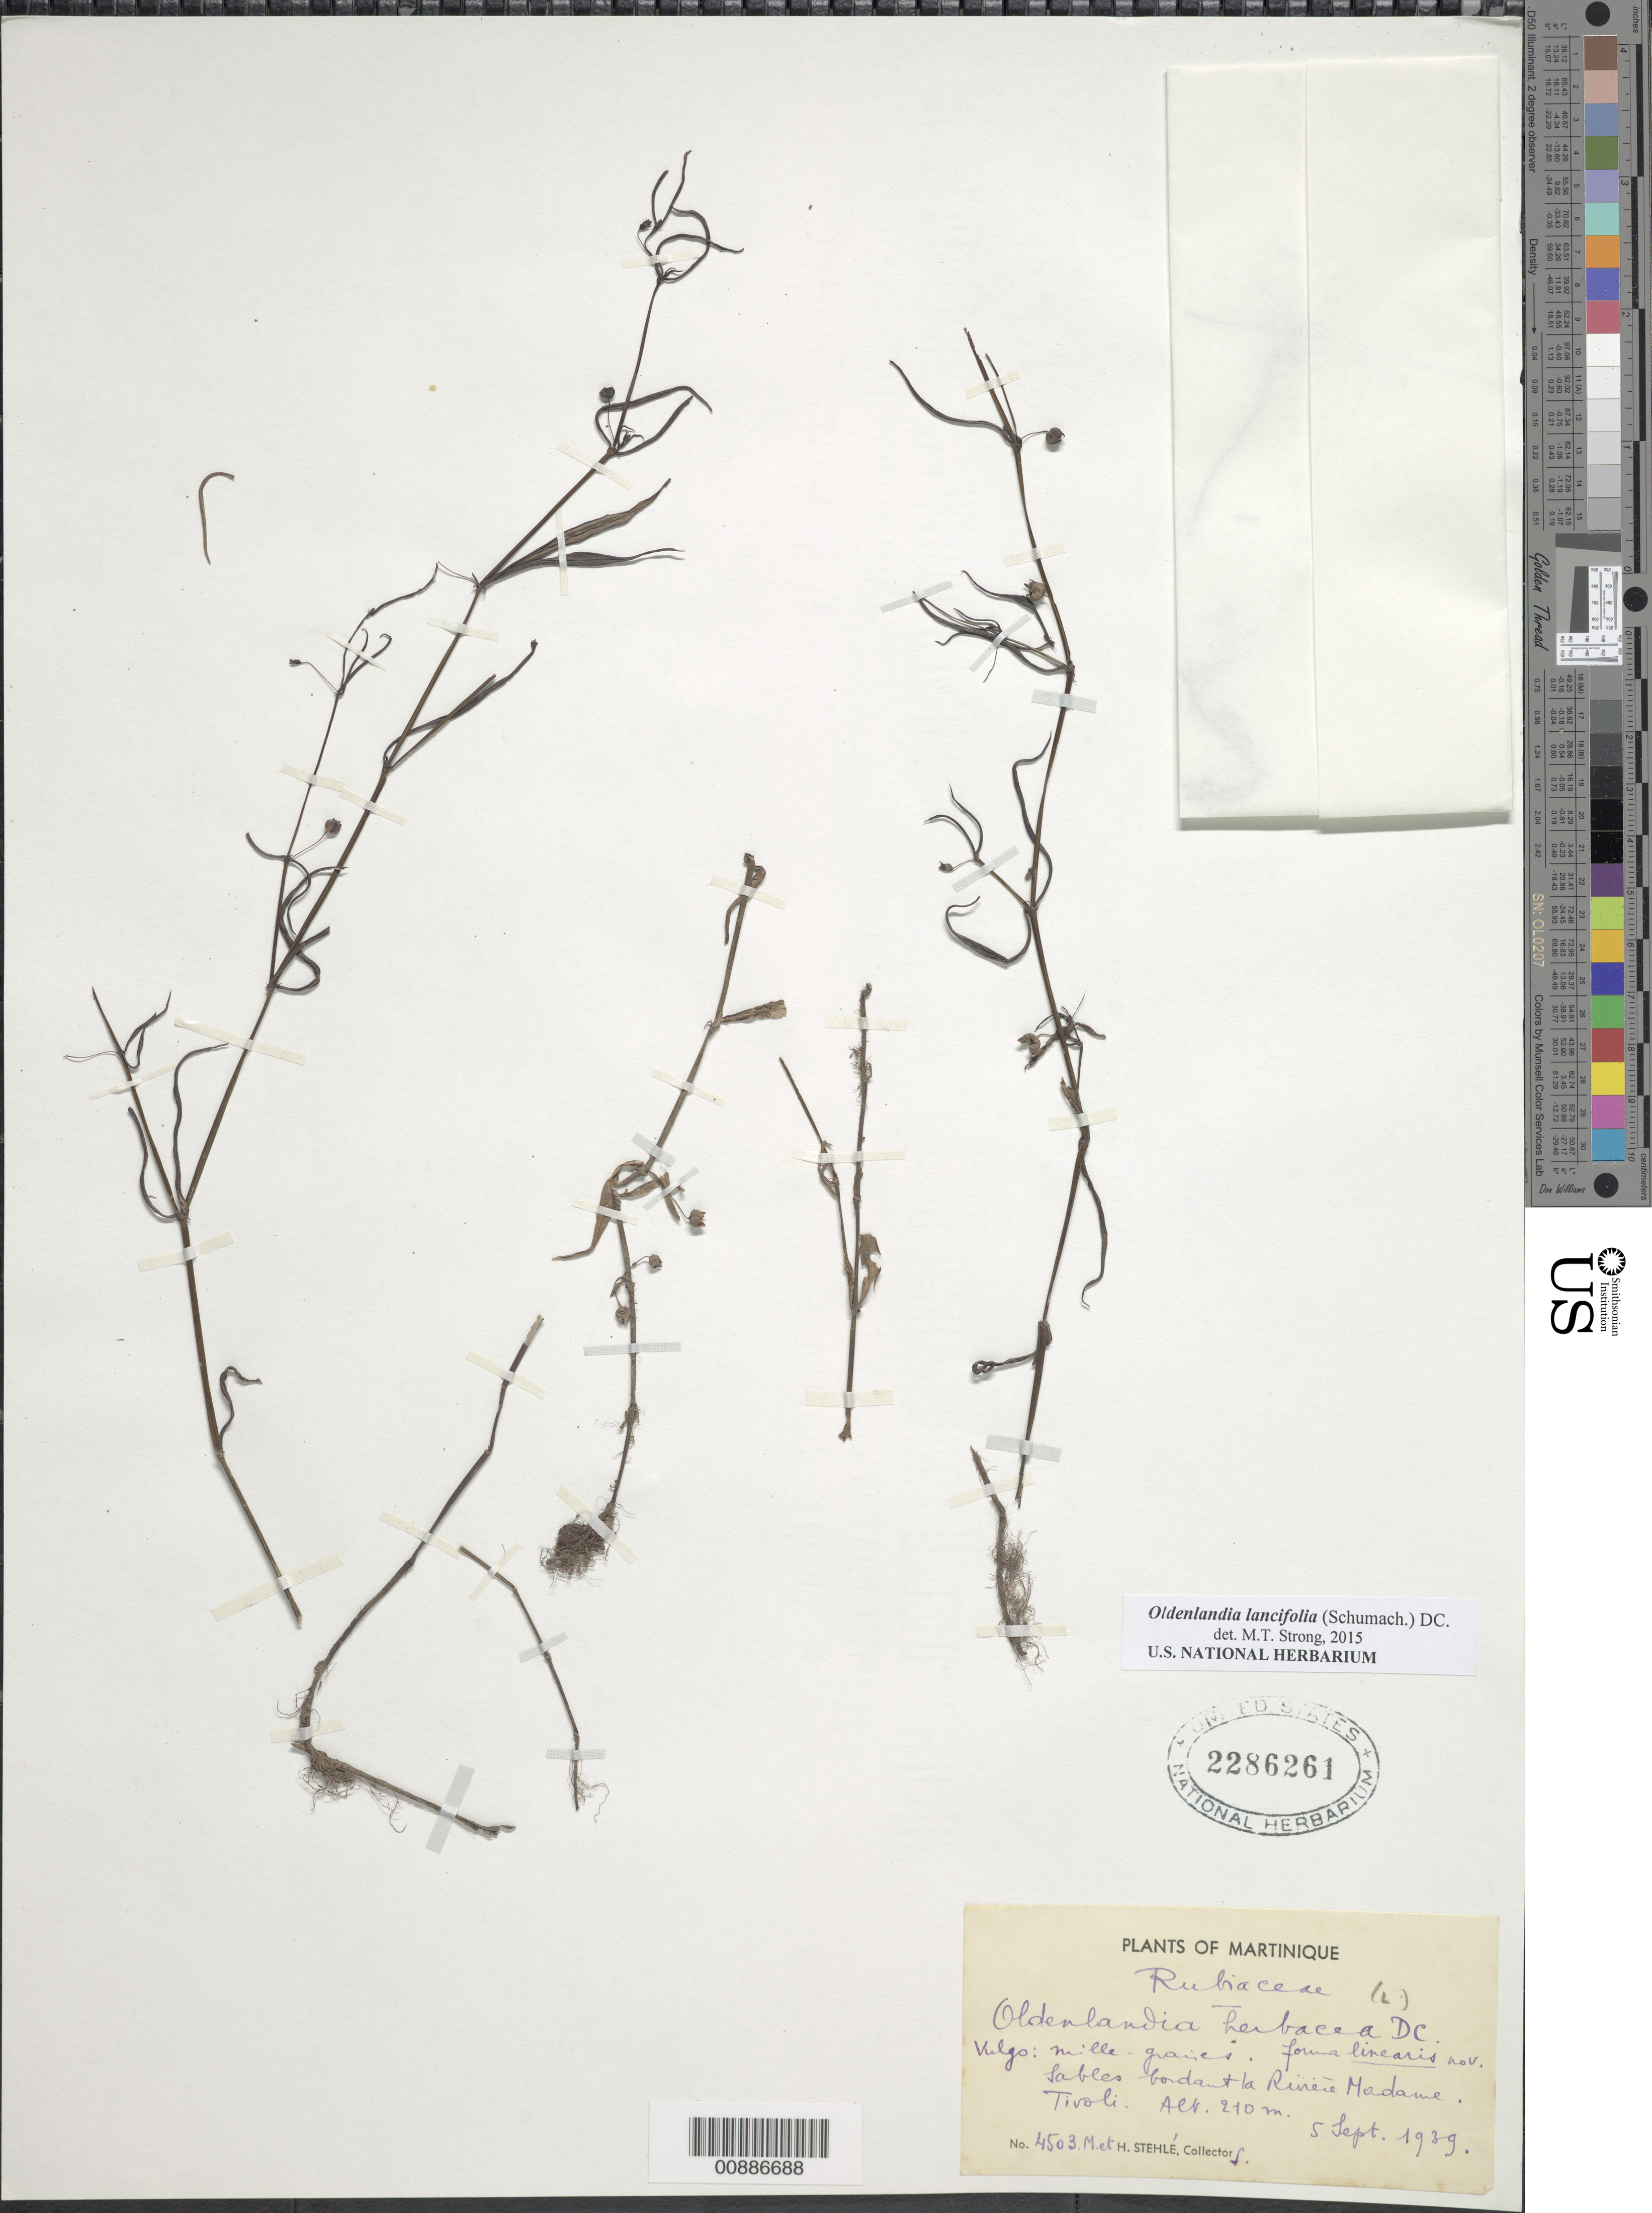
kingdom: Plantae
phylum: Tracheophyta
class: Magnoliopsida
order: Gentianales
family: Rubiaceae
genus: Oldenlandia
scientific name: Oldenlandia lancifolia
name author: (Schumach.) DC.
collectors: H. Stehlé & M. Stehlé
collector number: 4503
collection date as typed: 05 Sep 1939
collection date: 1939-09-05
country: Martinique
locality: Bank of Rivière Madame, Tivoli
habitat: Sables bordant la rivière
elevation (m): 210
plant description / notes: Common name: Mille graines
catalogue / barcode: US 2286261